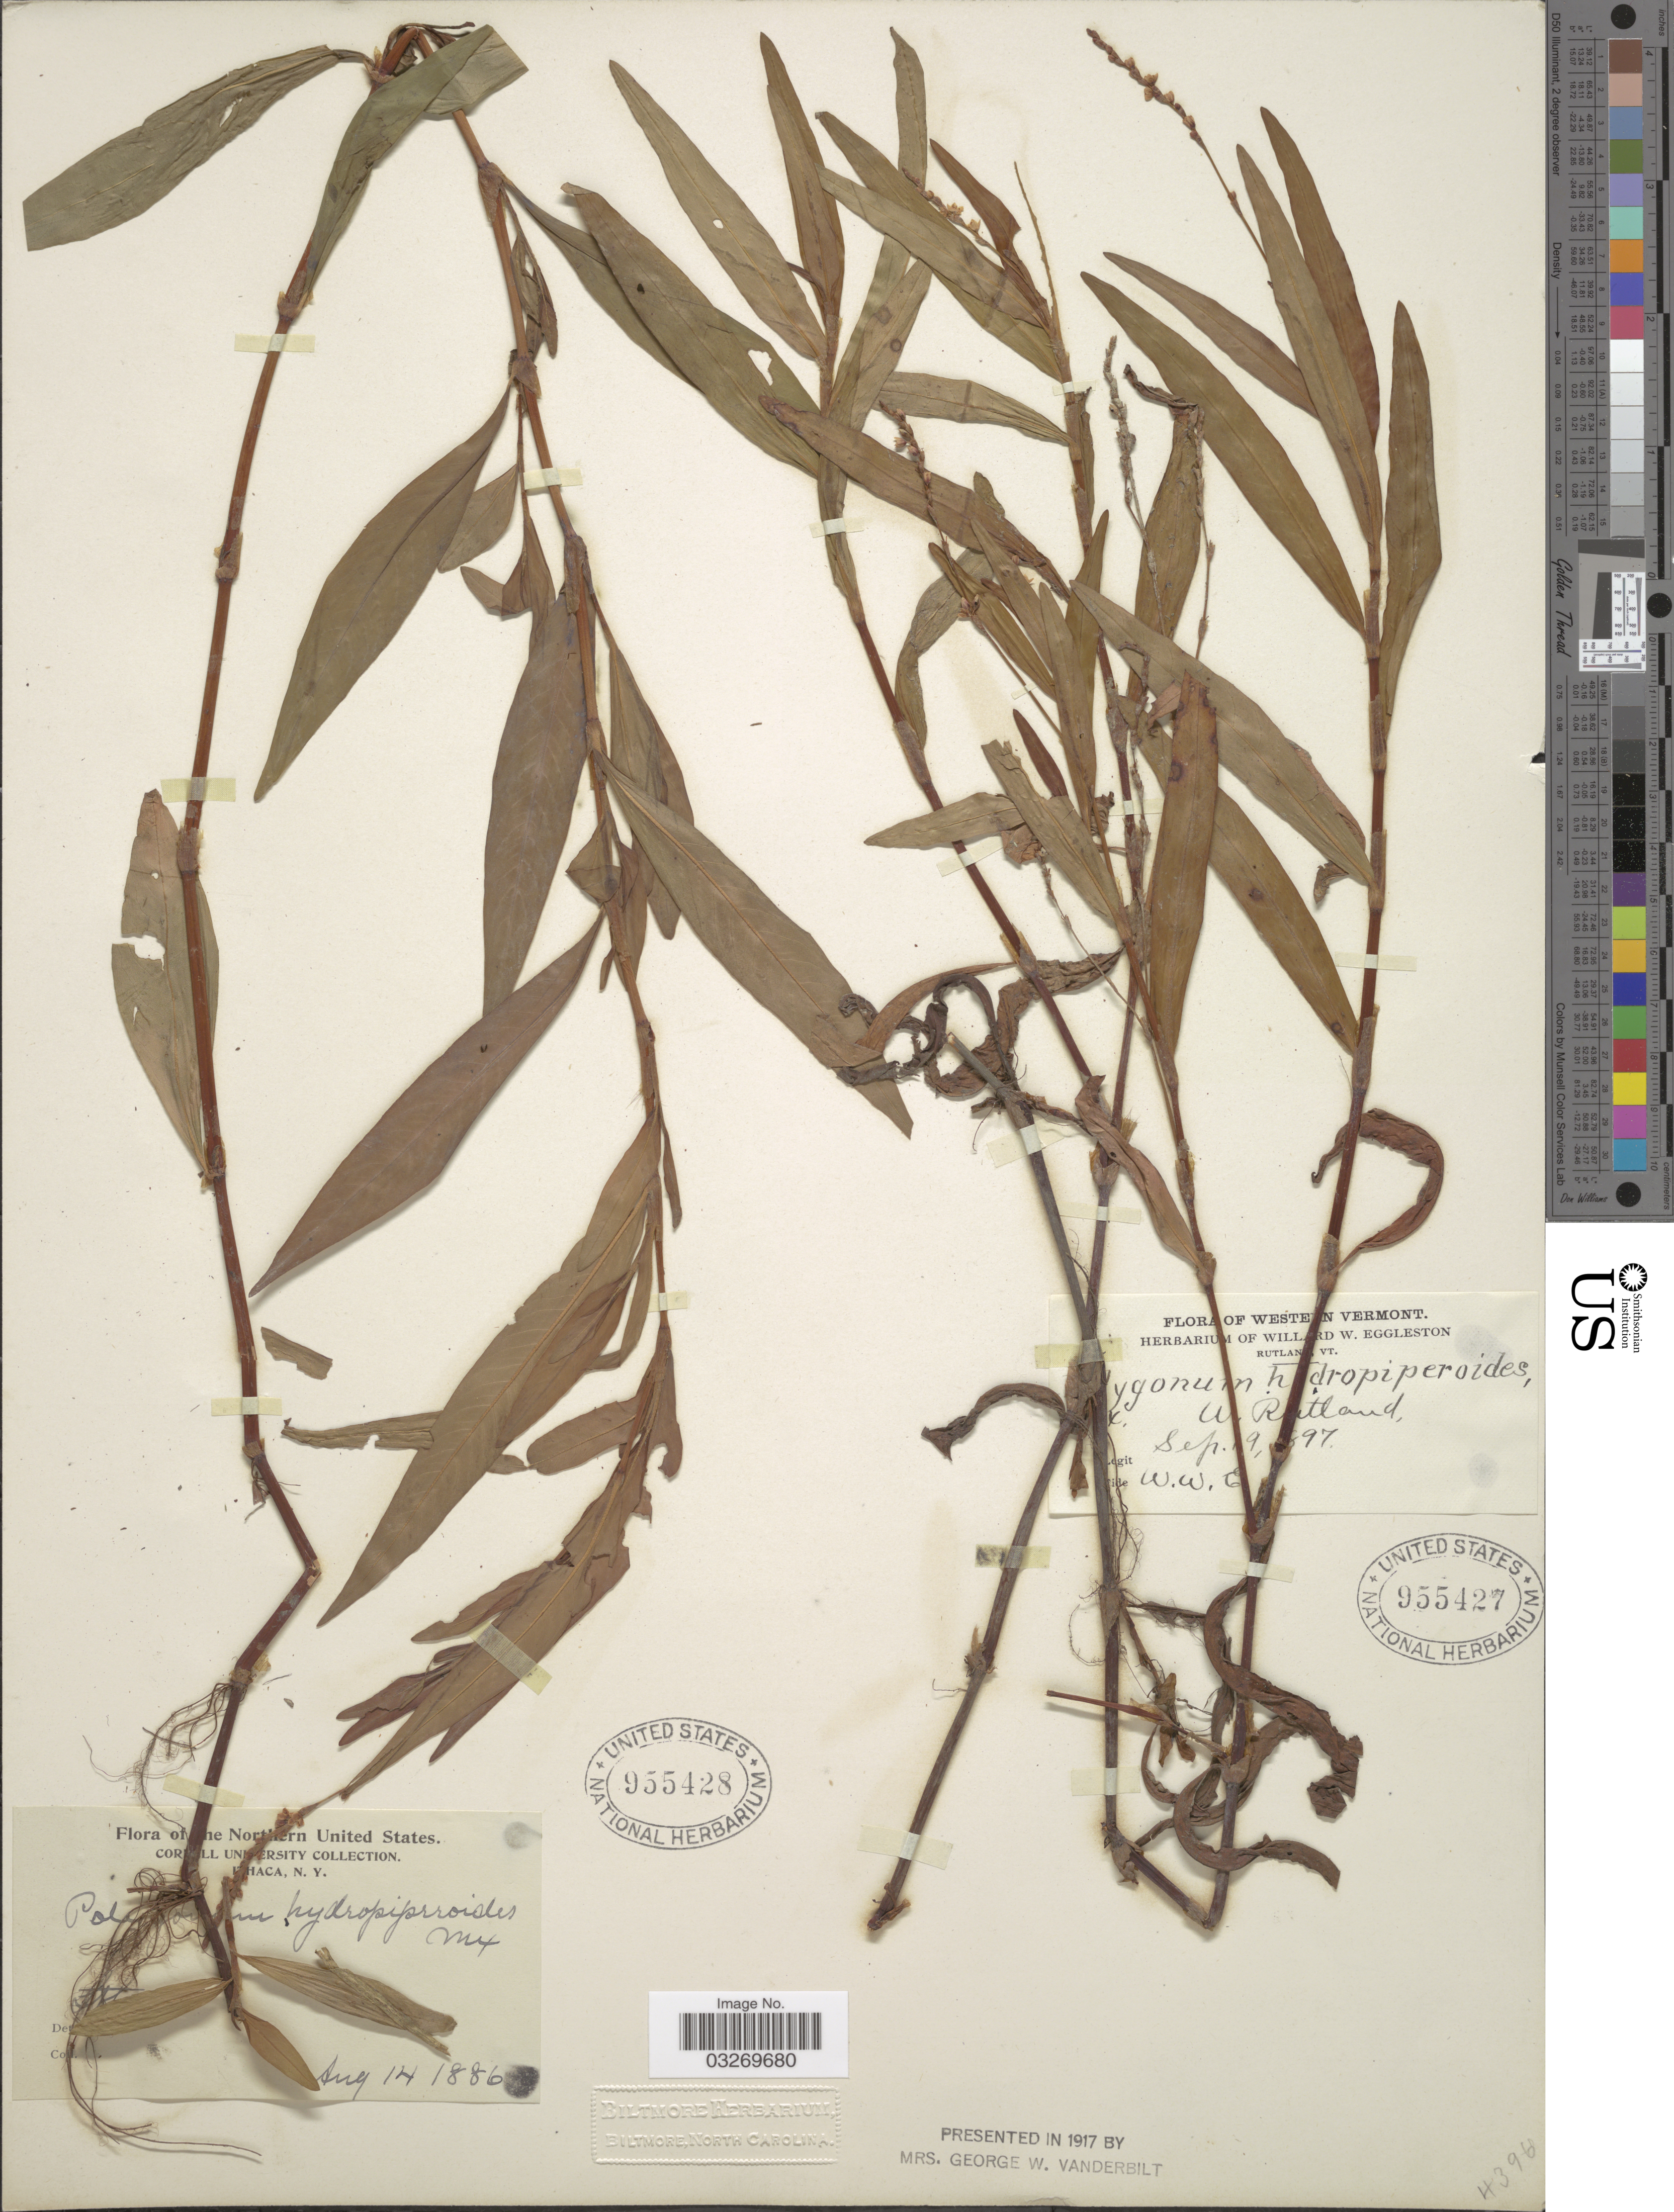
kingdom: Plantae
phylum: Tracheophyta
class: Magnoliopsida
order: Caryophyllales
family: Polygonaceae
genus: Persicaria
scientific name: Persicaria hydropiperoides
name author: (Michx.) Small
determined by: Atha, D. E.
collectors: W. W. Eggleston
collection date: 1897-09-19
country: United States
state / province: Vermont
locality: Western Vermont. W. Rutland.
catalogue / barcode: US 955427